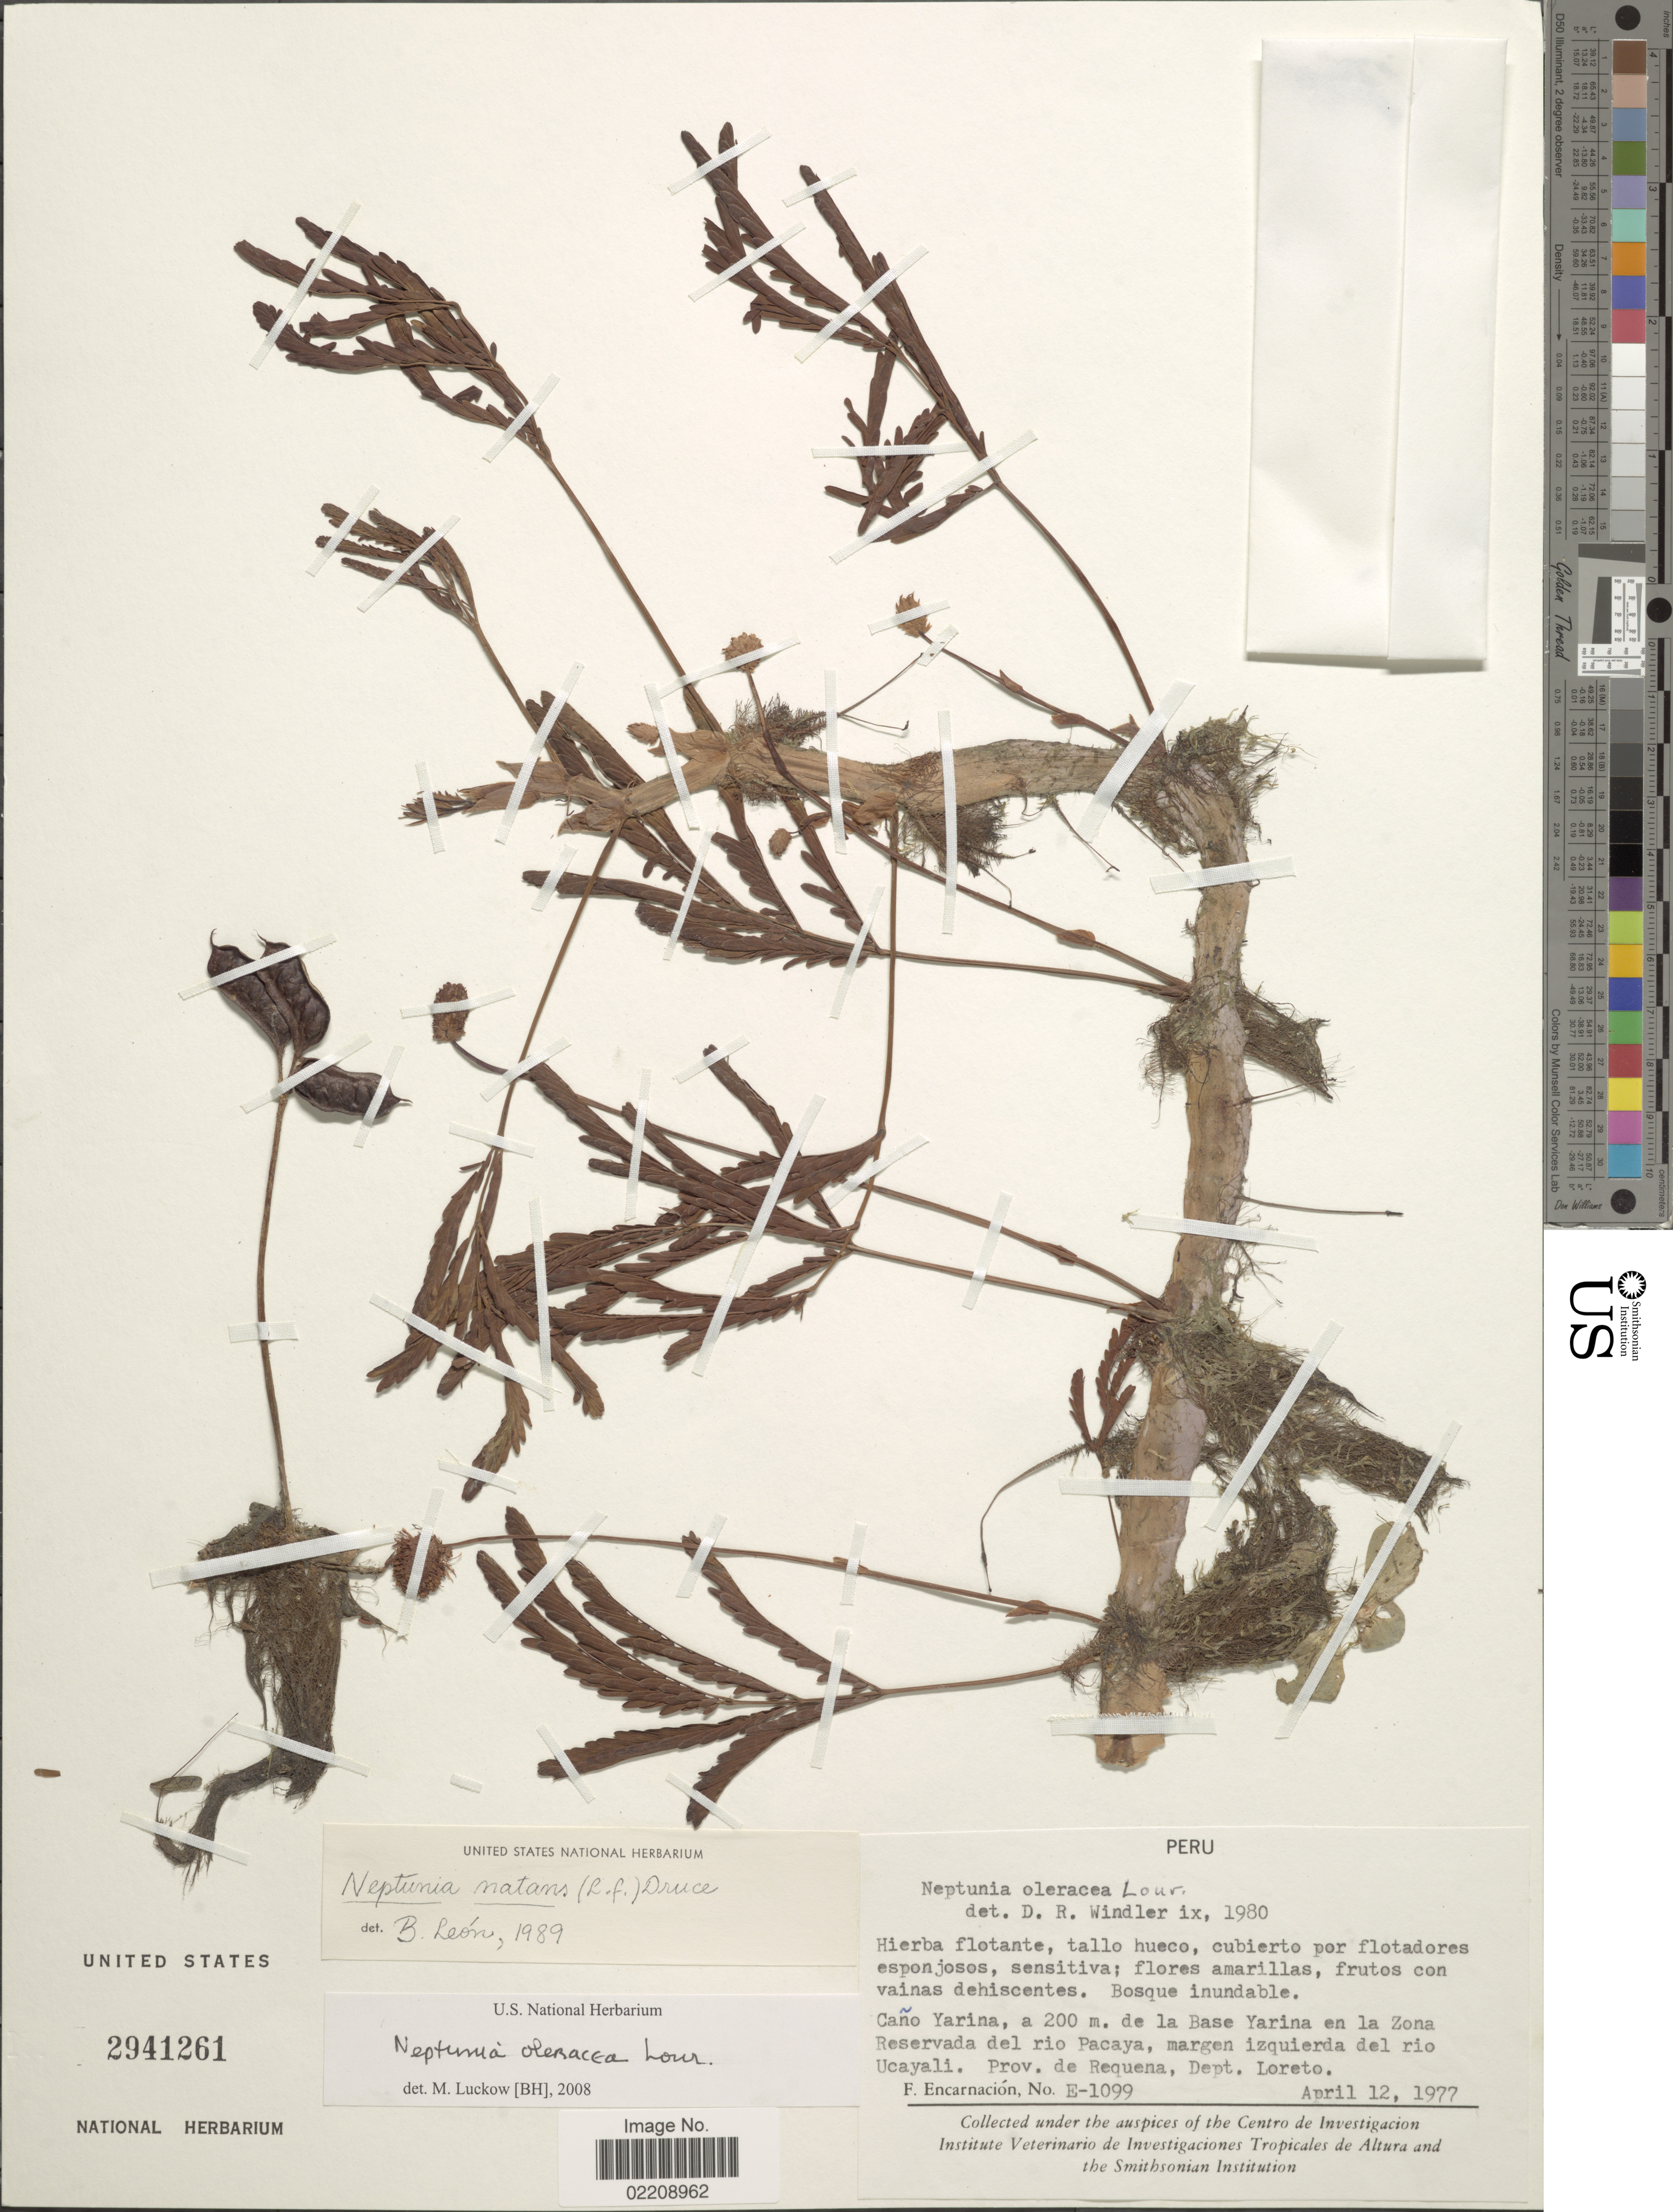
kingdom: Plantae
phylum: Tracheophyta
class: Magnoliopsida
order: Fabales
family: Fabaceae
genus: Neptunia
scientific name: Neptunia oleracea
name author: Lour.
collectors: F. Encarnación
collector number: E-1099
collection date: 1977-04-12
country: Peru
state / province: Loreto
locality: Cano Yarina, a 200 m. de la Base Yarina en la Zona Reservada del rio Pacaya, margen izquierda el rio Ucayali. Prov. de Requena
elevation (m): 200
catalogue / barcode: US 2941261